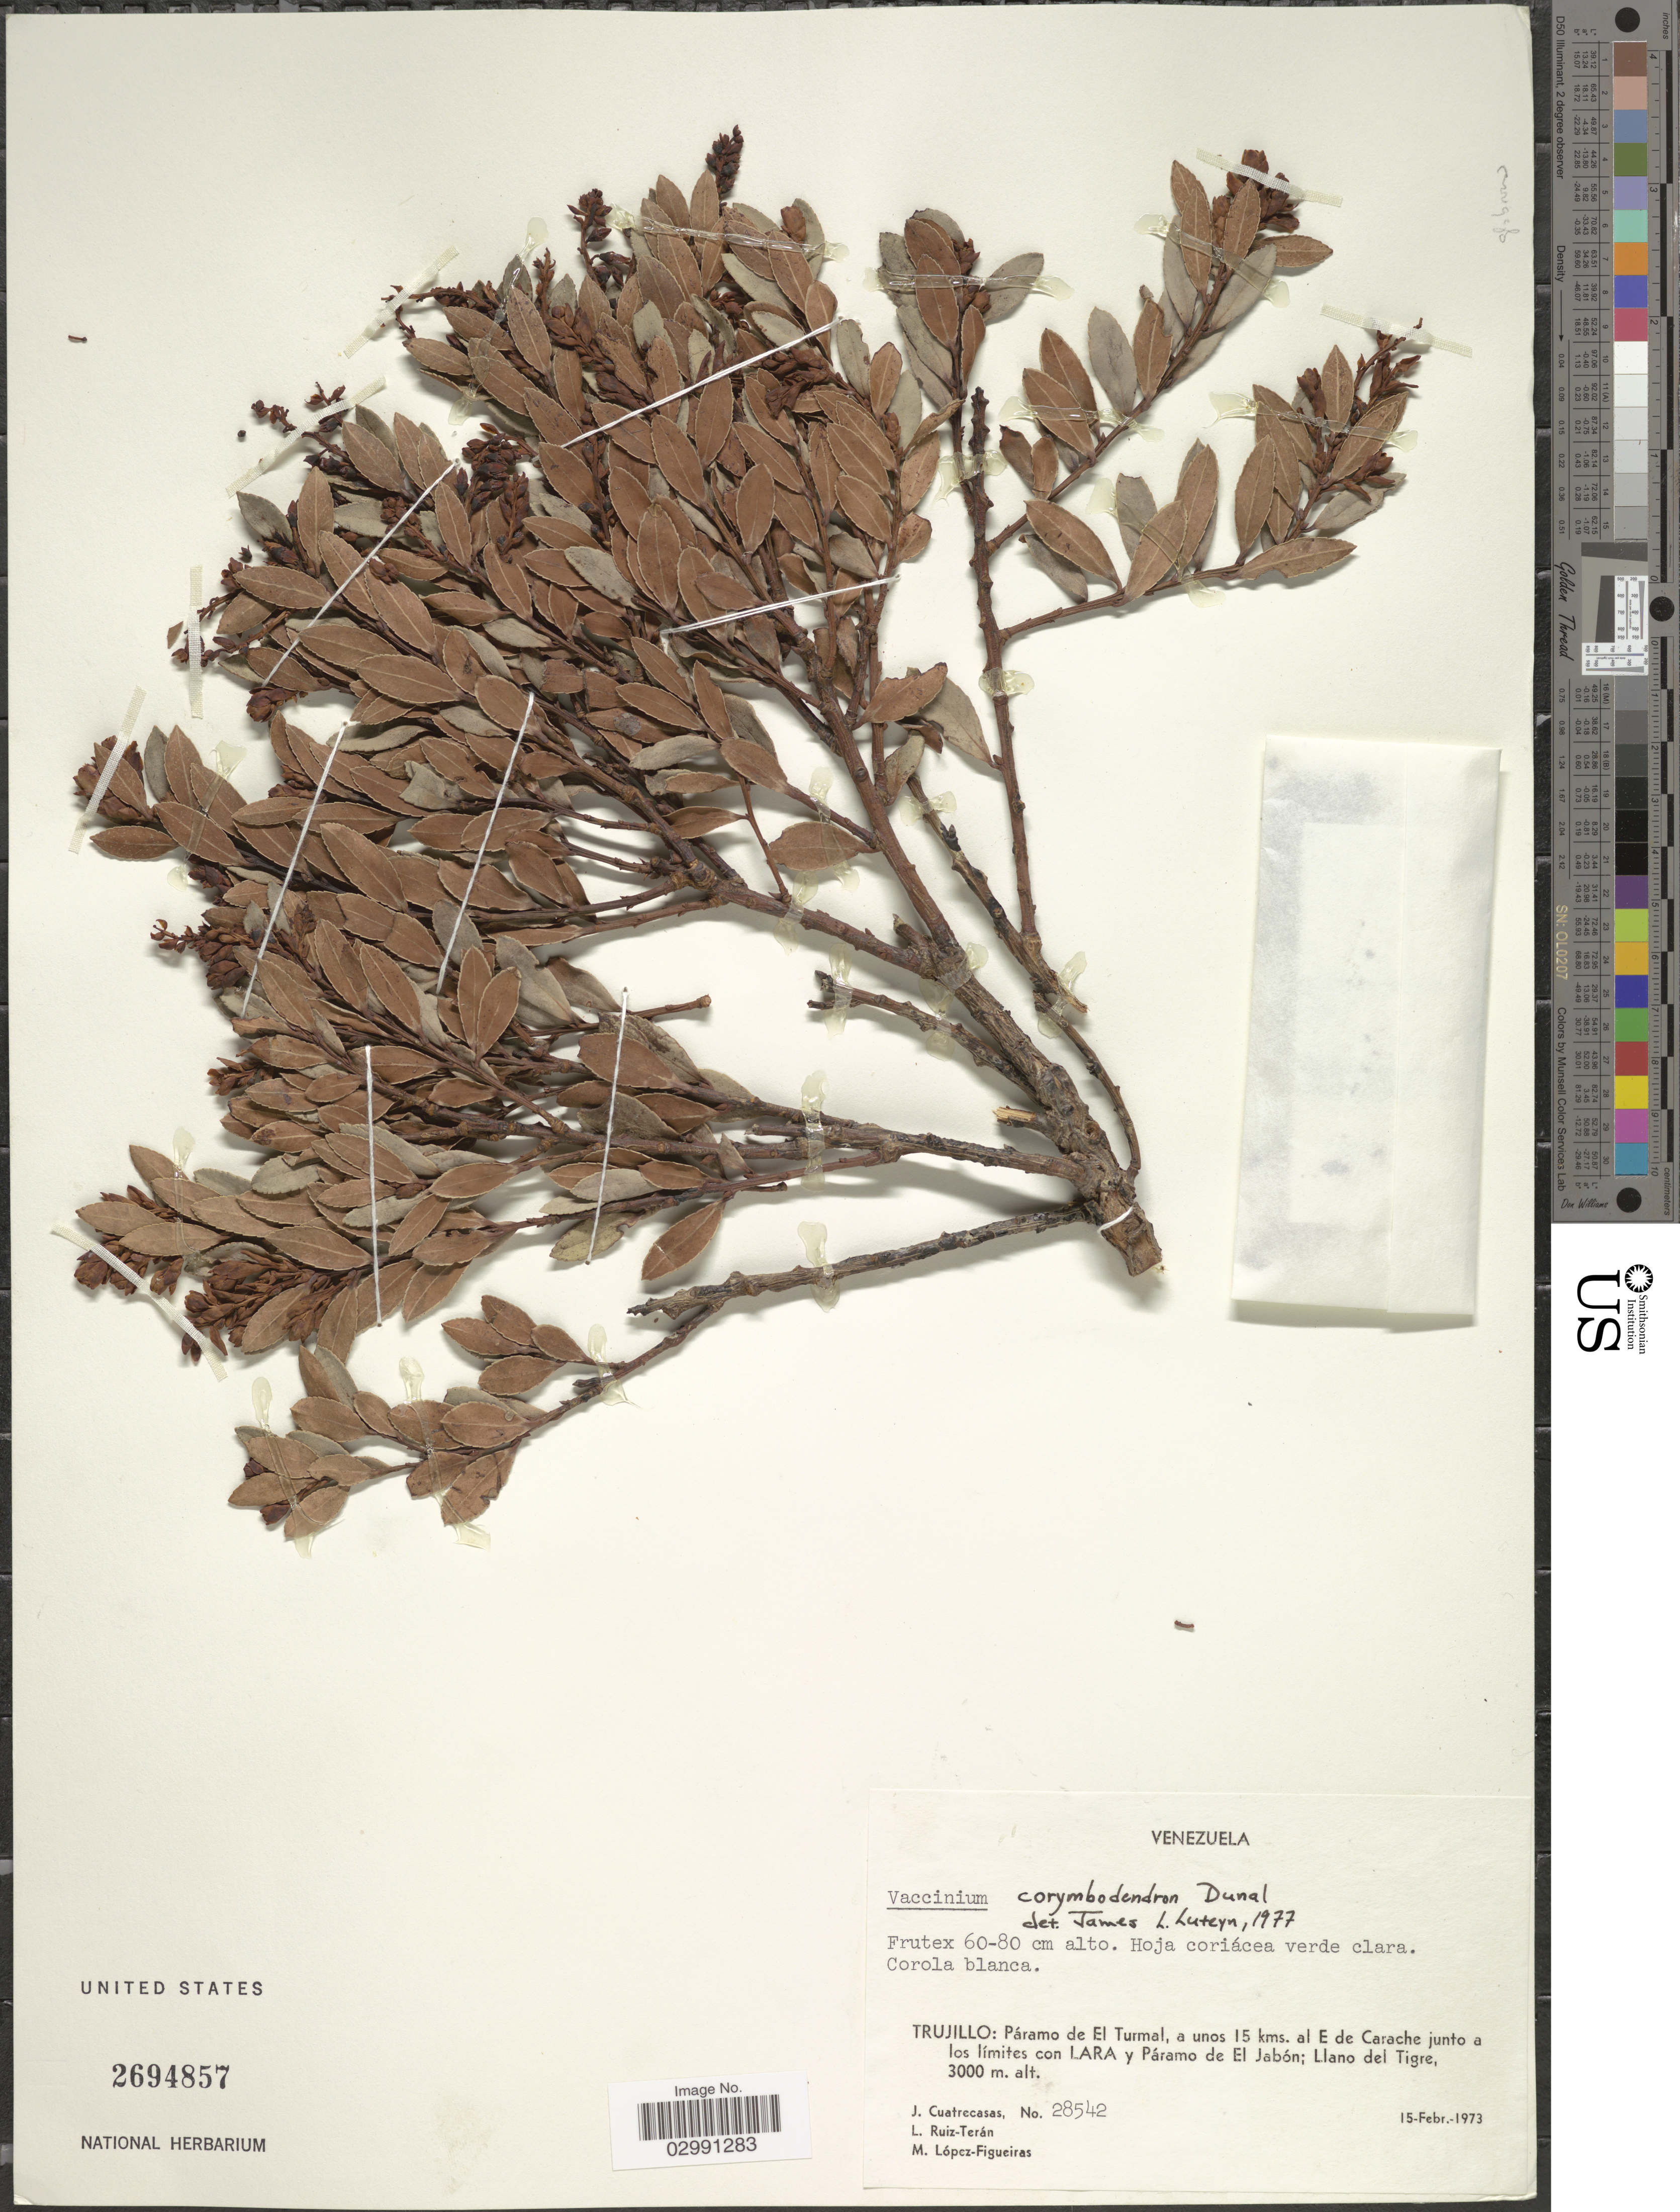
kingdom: Plantae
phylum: Tracheophyta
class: Magnoliopsida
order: Ericales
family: Ericaceae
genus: Vaccinium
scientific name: Vaccinium corymbodendron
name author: Dunal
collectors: J. Cuatrecasas, L. E. Ruíz-Terán & M. López Figueiras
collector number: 28542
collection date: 1973-02-15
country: Venezuela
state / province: Trujillo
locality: Páramo de El Turmal, a unos 15 kms. al E de Carache junto a los límites con Lara y Páramo de El Jabón; Llano del Tigre.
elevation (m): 3000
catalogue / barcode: US 2694857